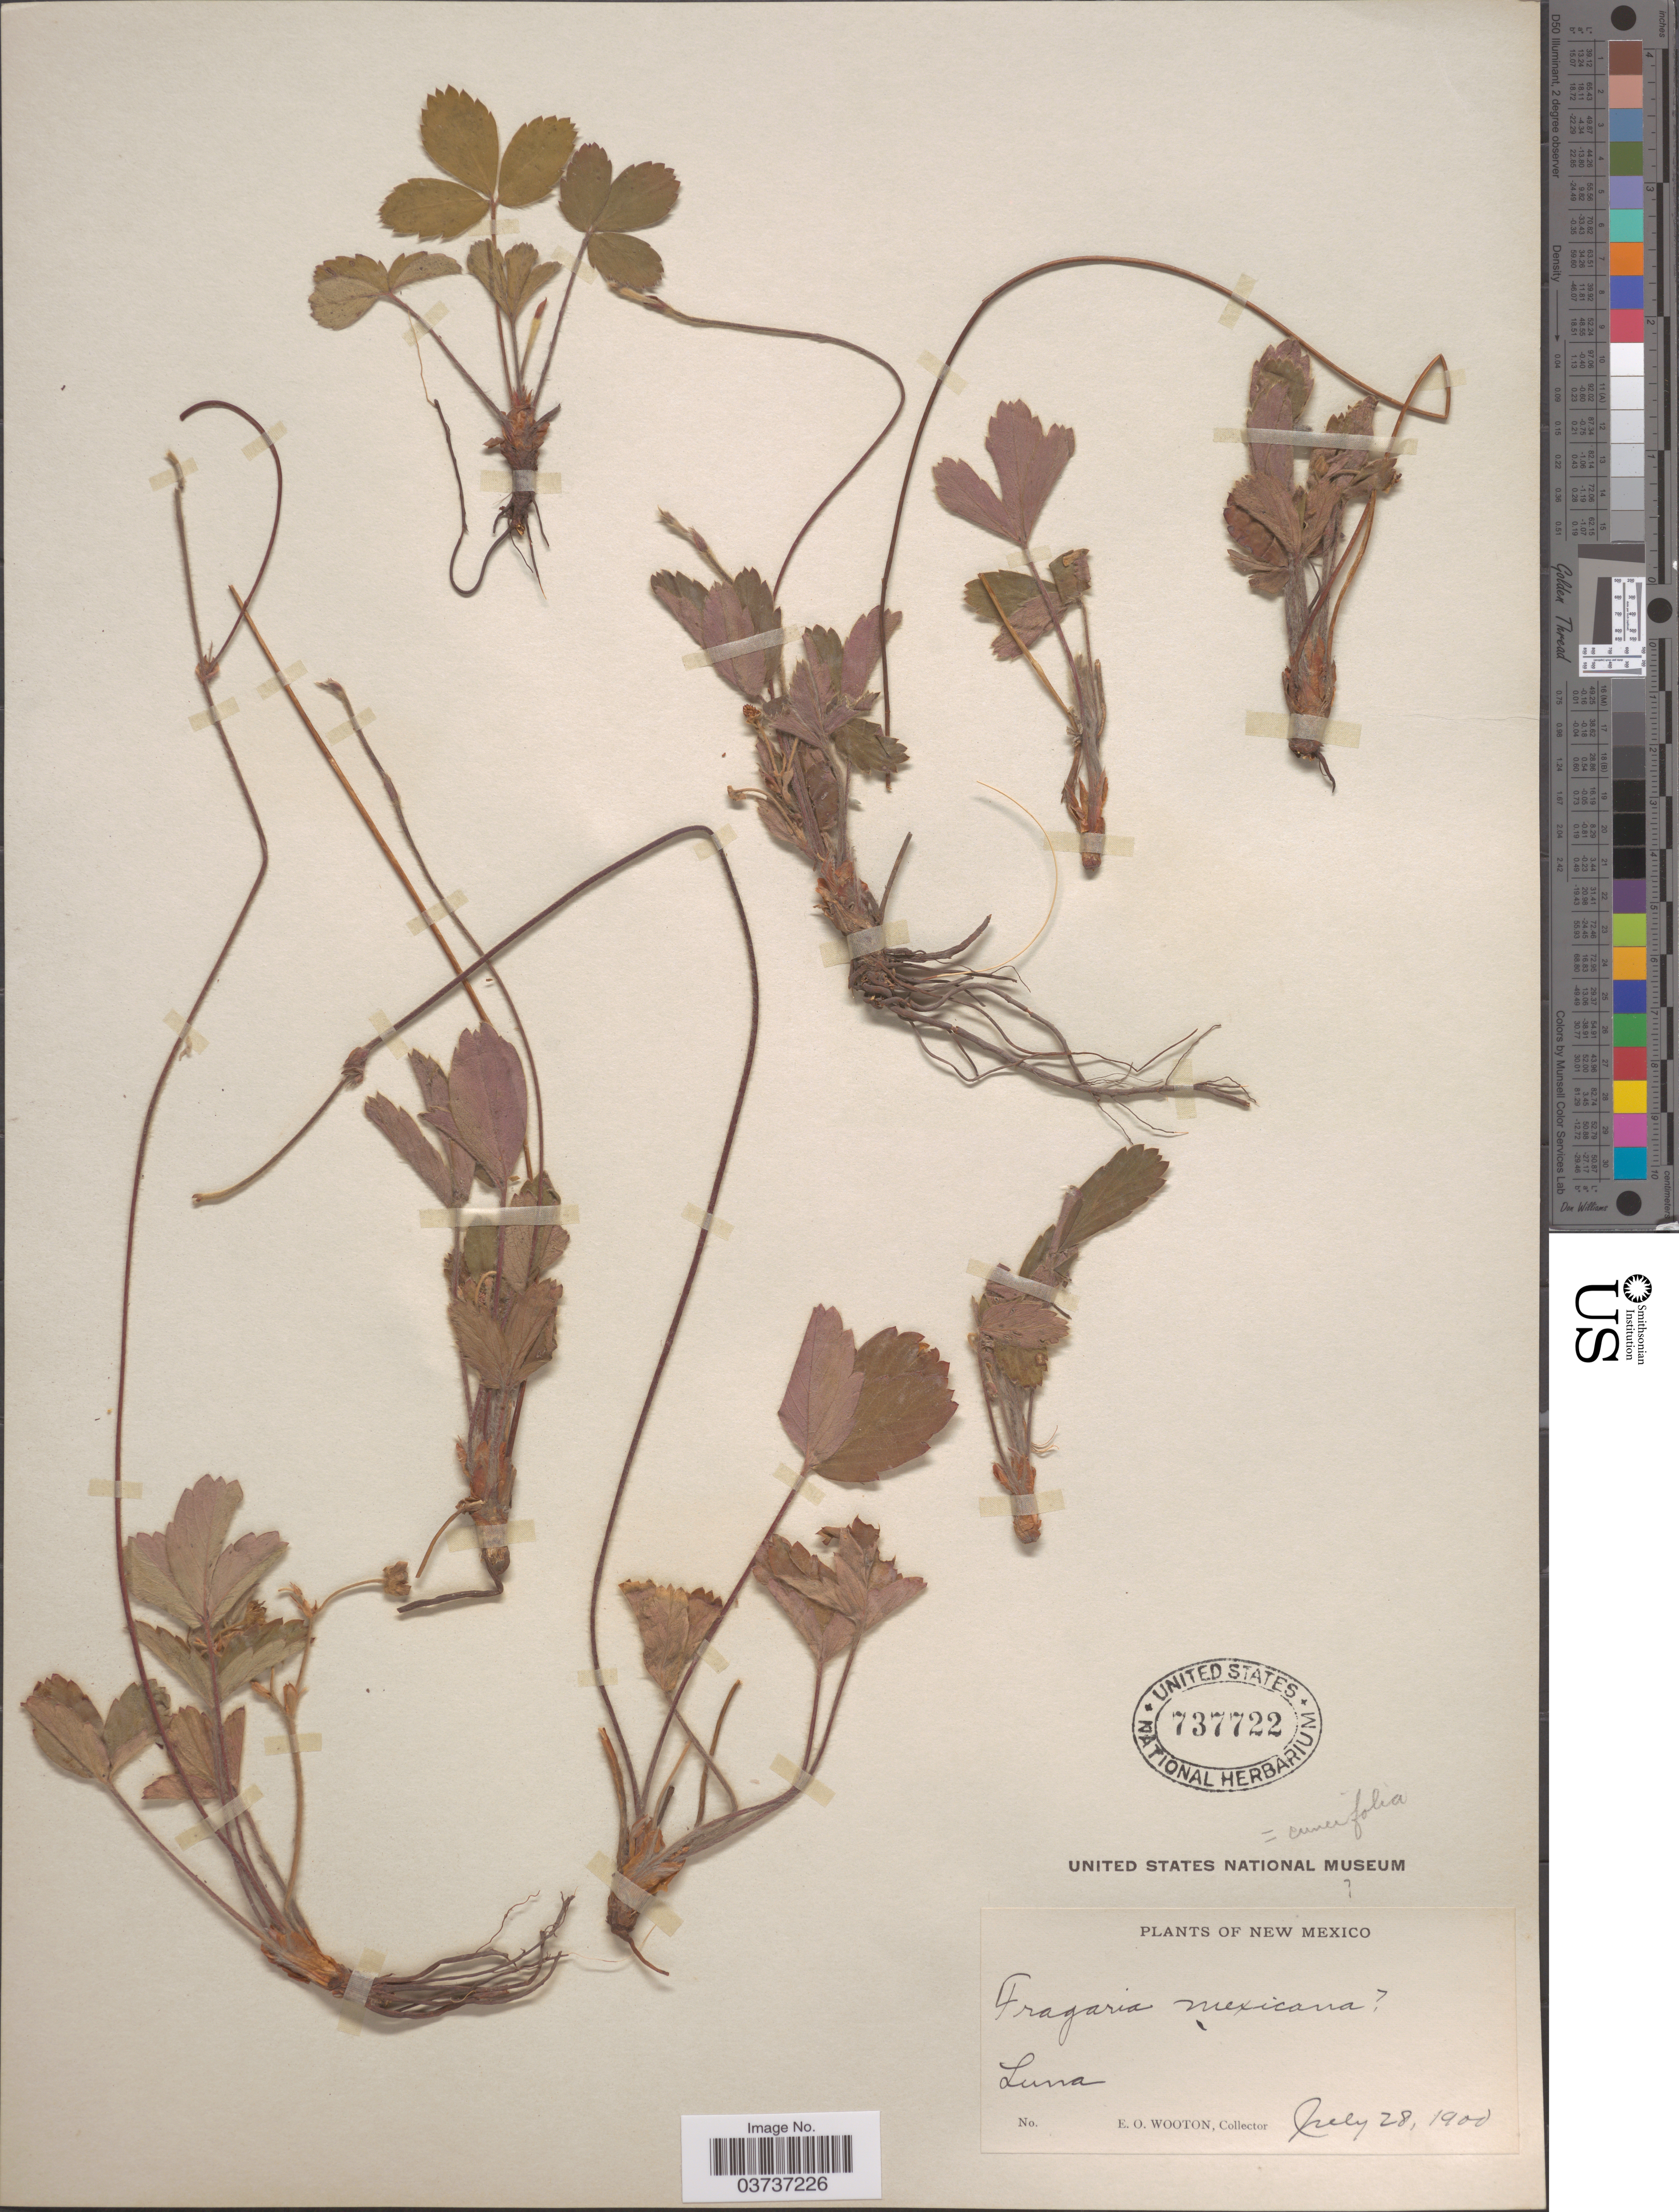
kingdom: Plantae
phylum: Tracheophyta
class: Magnoliopsida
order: Rosales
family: Rosaceae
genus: Fragaria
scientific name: Fragaria cuneifolia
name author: Nutt. ex Howell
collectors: E. O. Wooton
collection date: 1900-07-28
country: United States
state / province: New Mexico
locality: Luna.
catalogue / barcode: US 737722